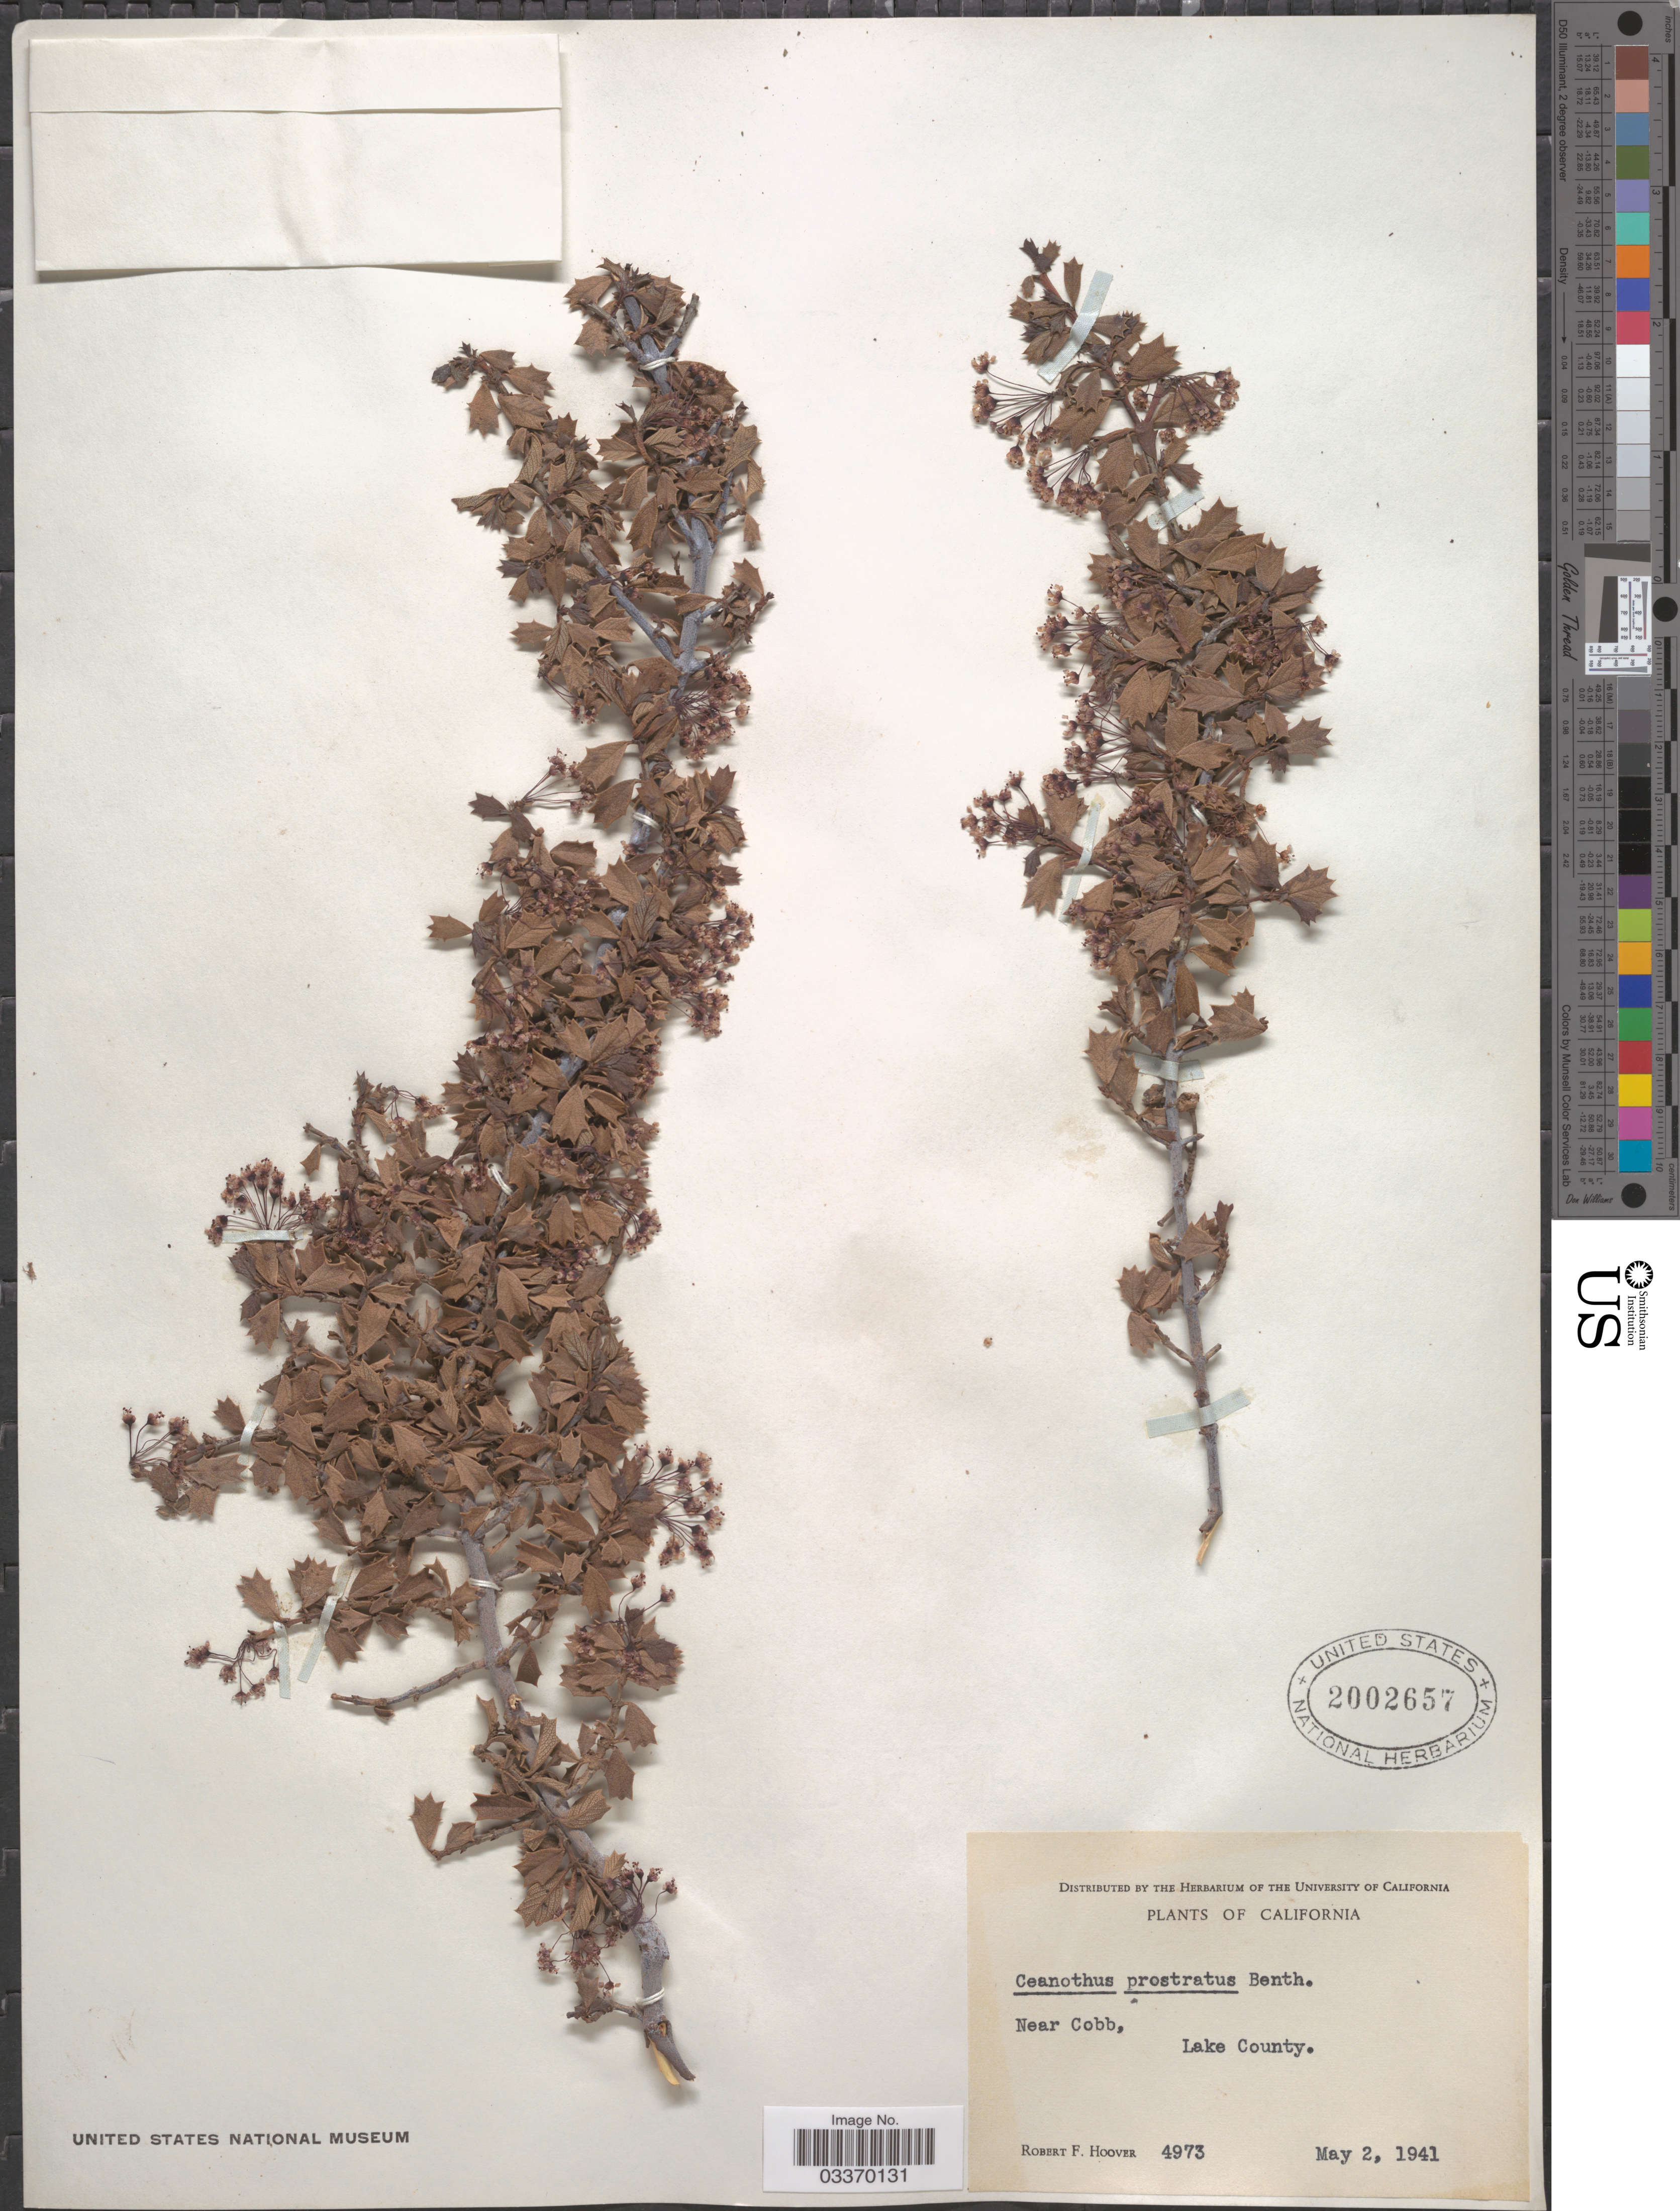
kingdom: Plantae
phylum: Tracheophyta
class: Magnoliopsida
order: Rosales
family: Rhamnaceae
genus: Ceanothus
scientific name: Ceanothus prostratus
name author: Benth.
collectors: R. F. Hoover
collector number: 4973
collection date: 1941-05-02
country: United States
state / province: California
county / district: Lake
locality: Near Cobb, Lake County.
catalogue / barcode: US 2002657